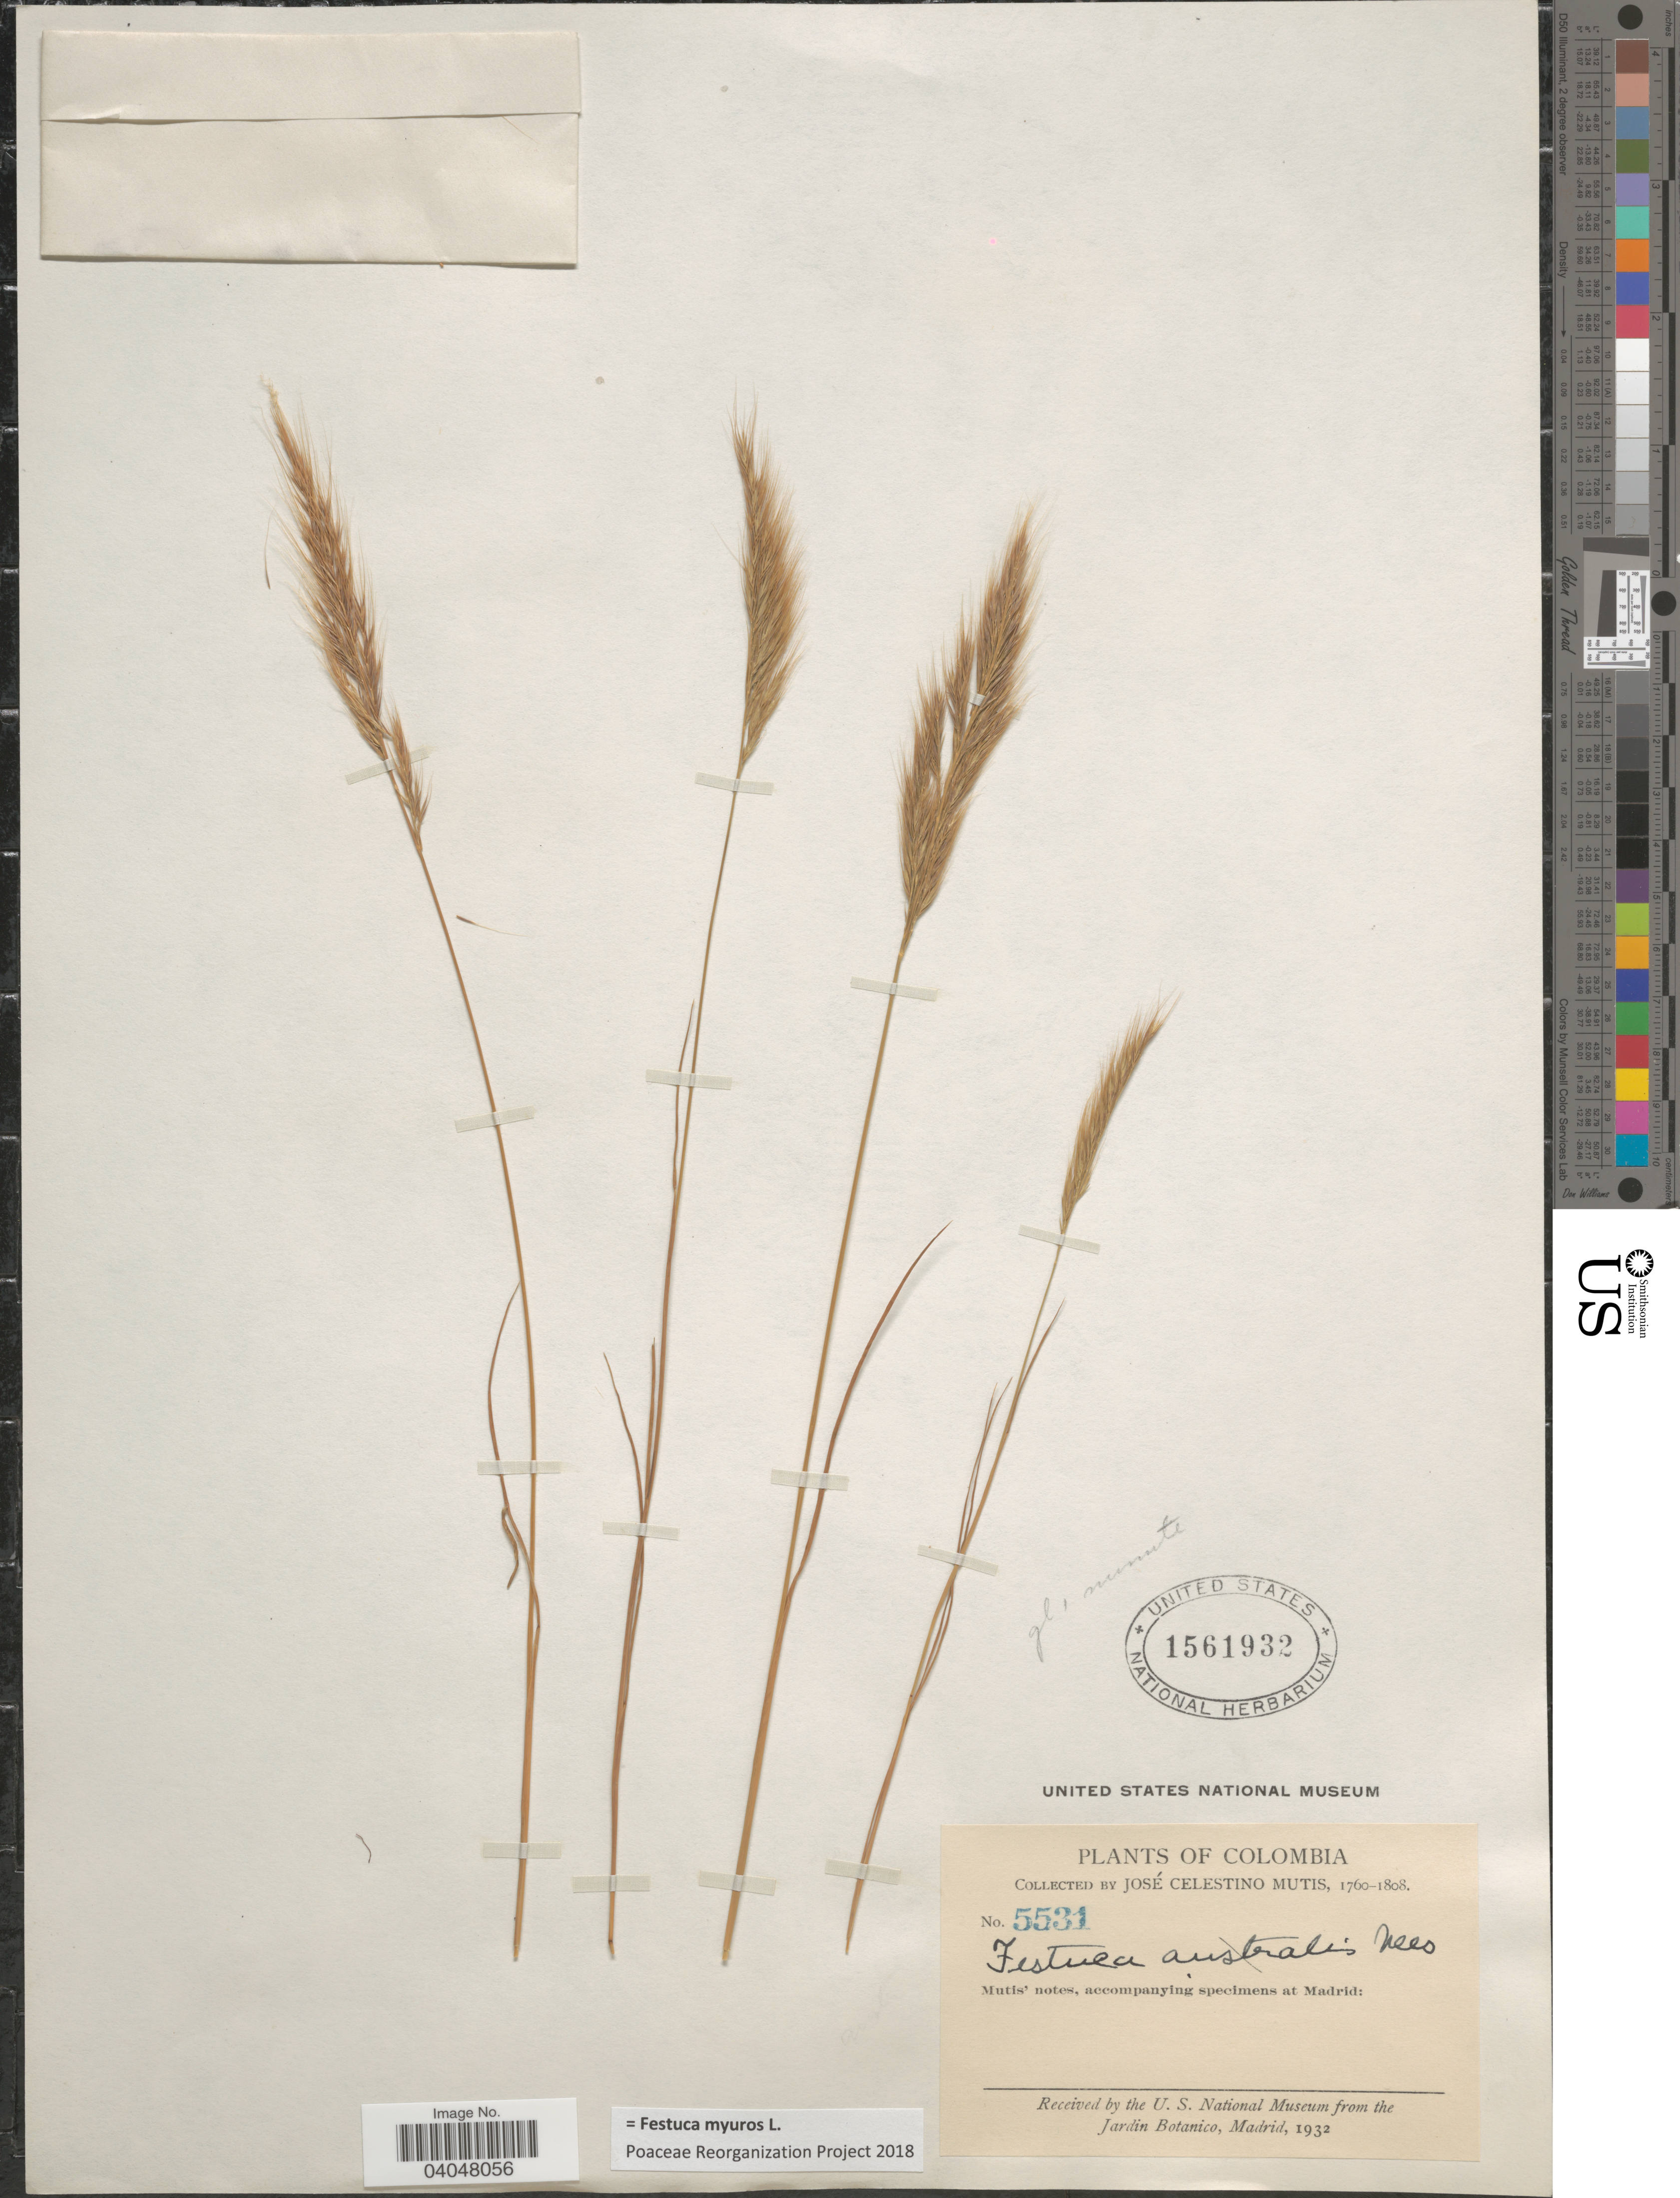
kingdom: Plantae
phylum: Tracheophyta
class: Liliopsida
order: Poales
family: Poaceae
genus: Festuca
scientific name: Festuca myuros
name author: L.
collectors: J. C. B. Mutis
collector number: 5531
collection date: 1760/1808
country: Colombia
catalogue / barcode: US 1561932